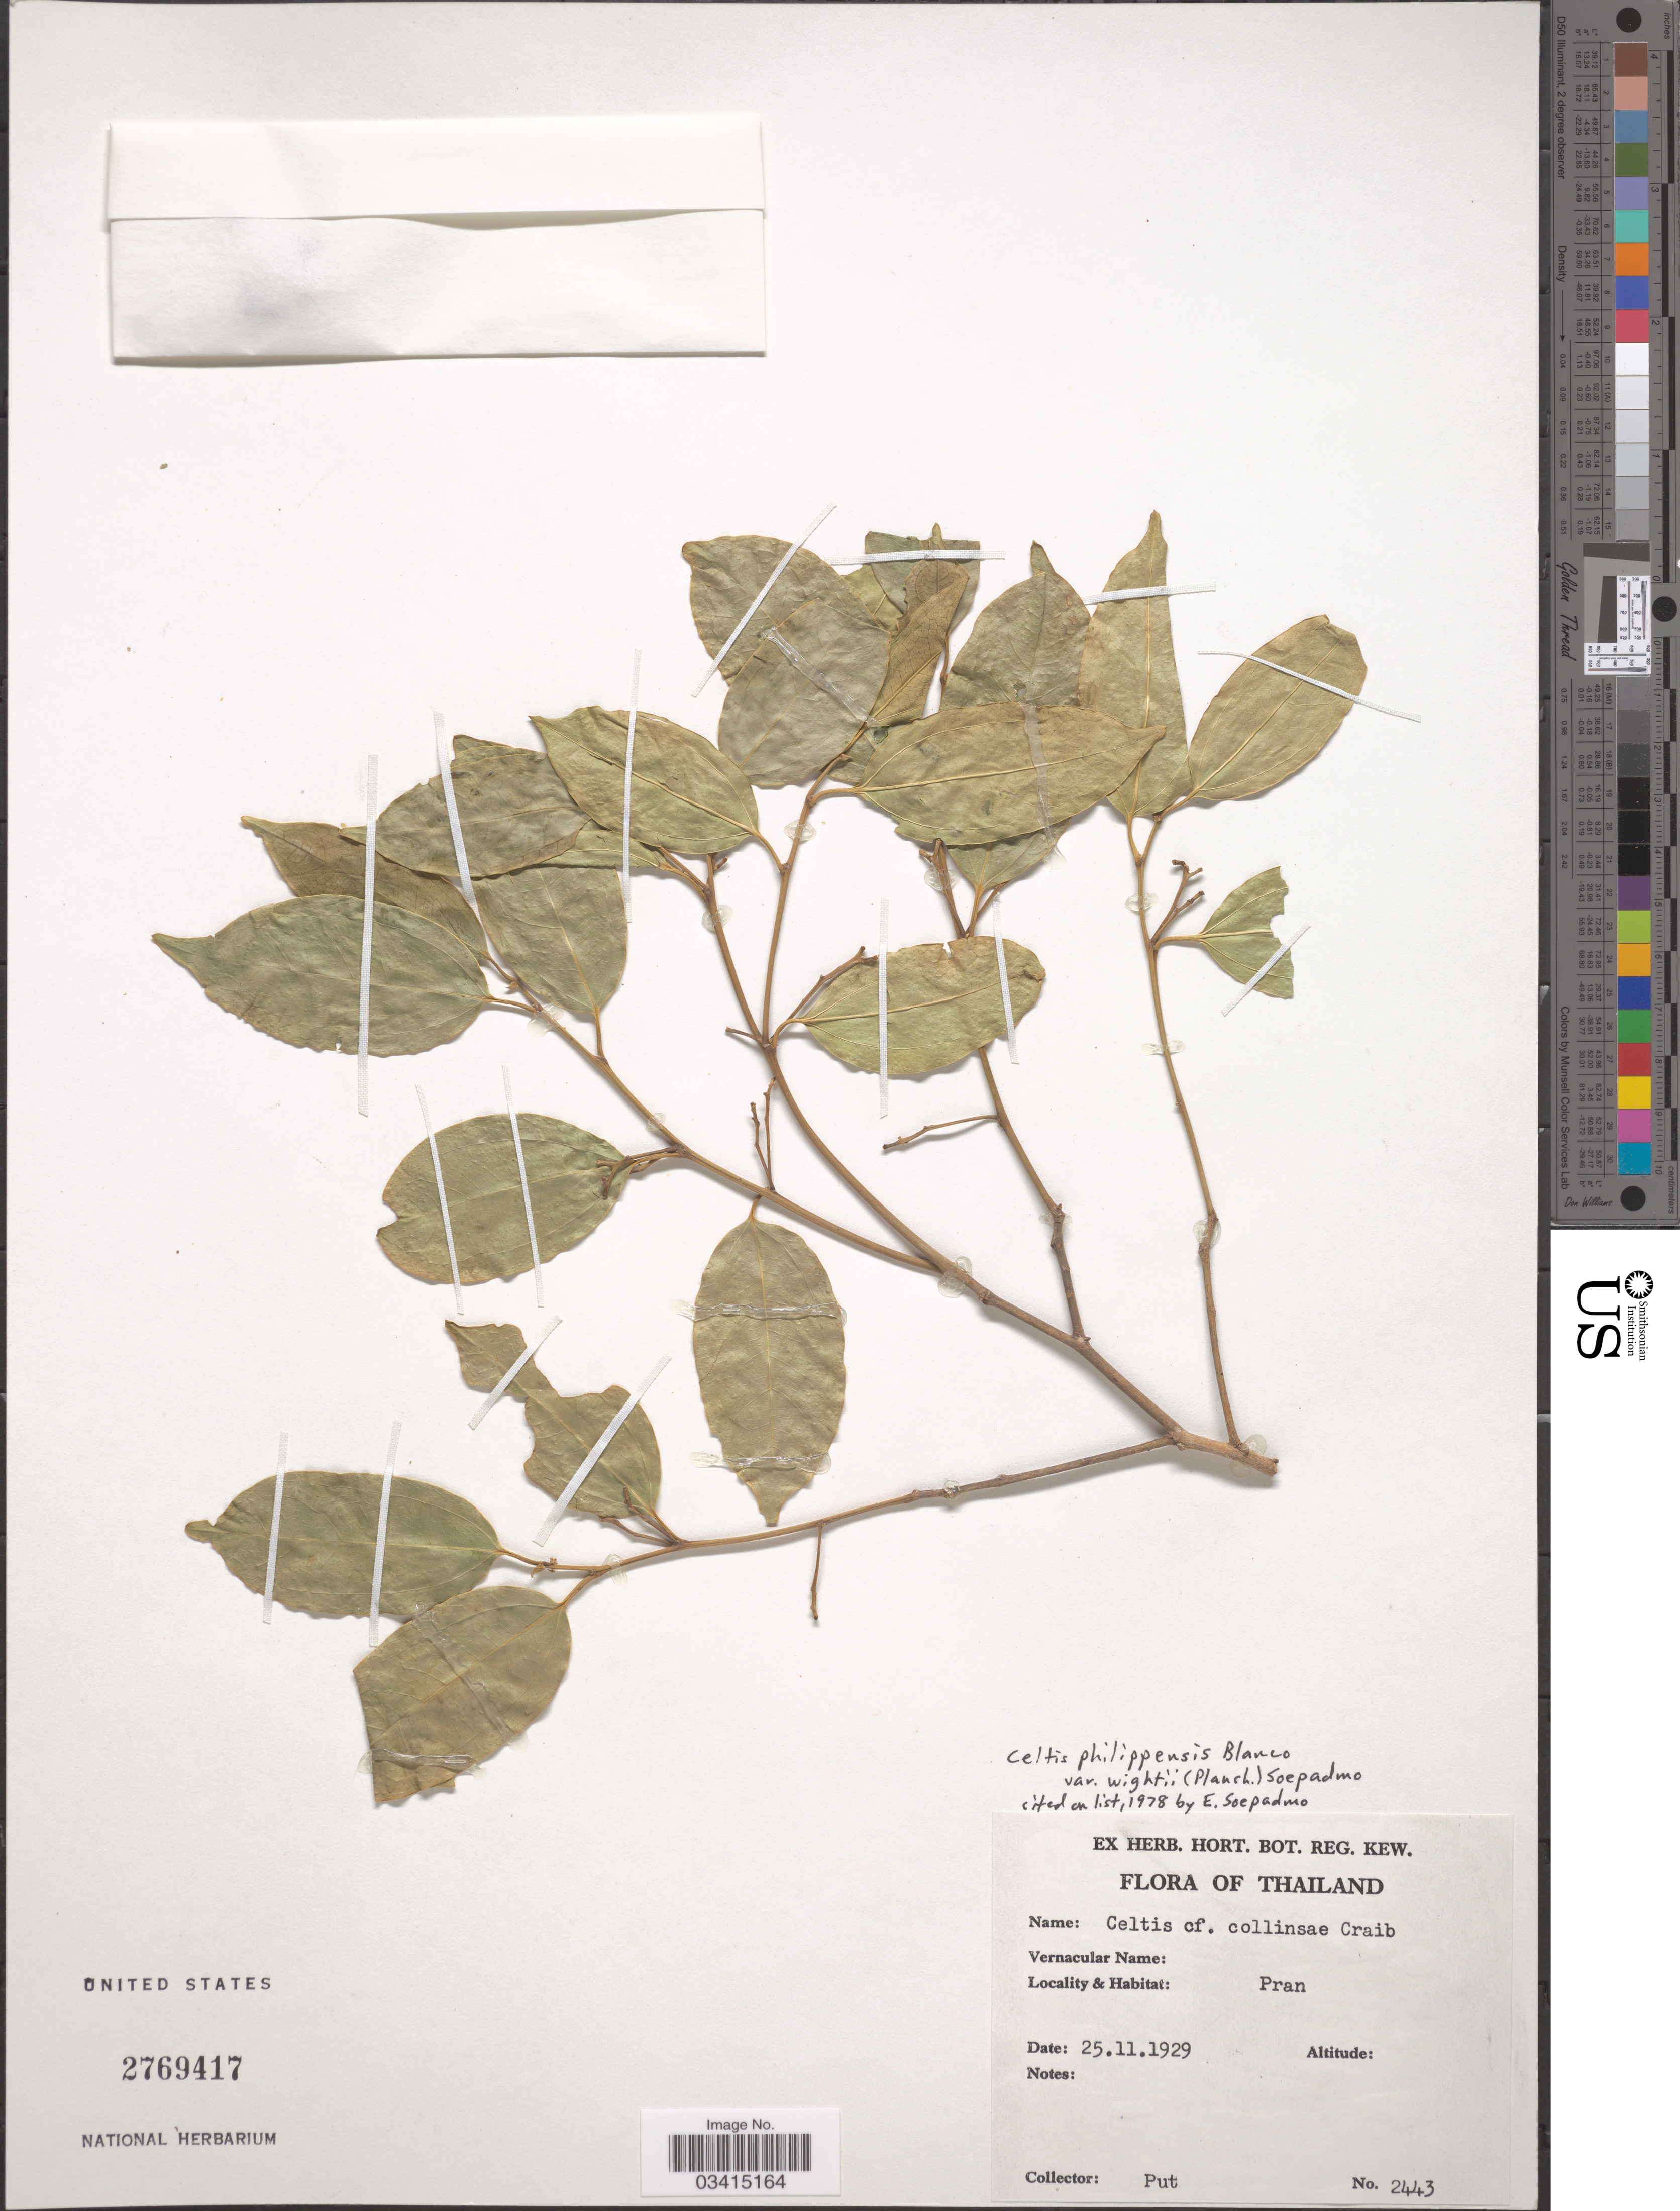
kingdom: Plantae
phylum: Tracheophyta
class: Magnoliopsida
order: Rosales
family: Cannabaceae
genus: Celtis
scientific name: Celtis philippensis var. wightii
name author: (Planch.) Soepadmo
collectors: -. Put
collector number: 2443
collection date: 1929-11-25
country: Thailand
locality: Pran.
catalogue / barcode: US 2769417